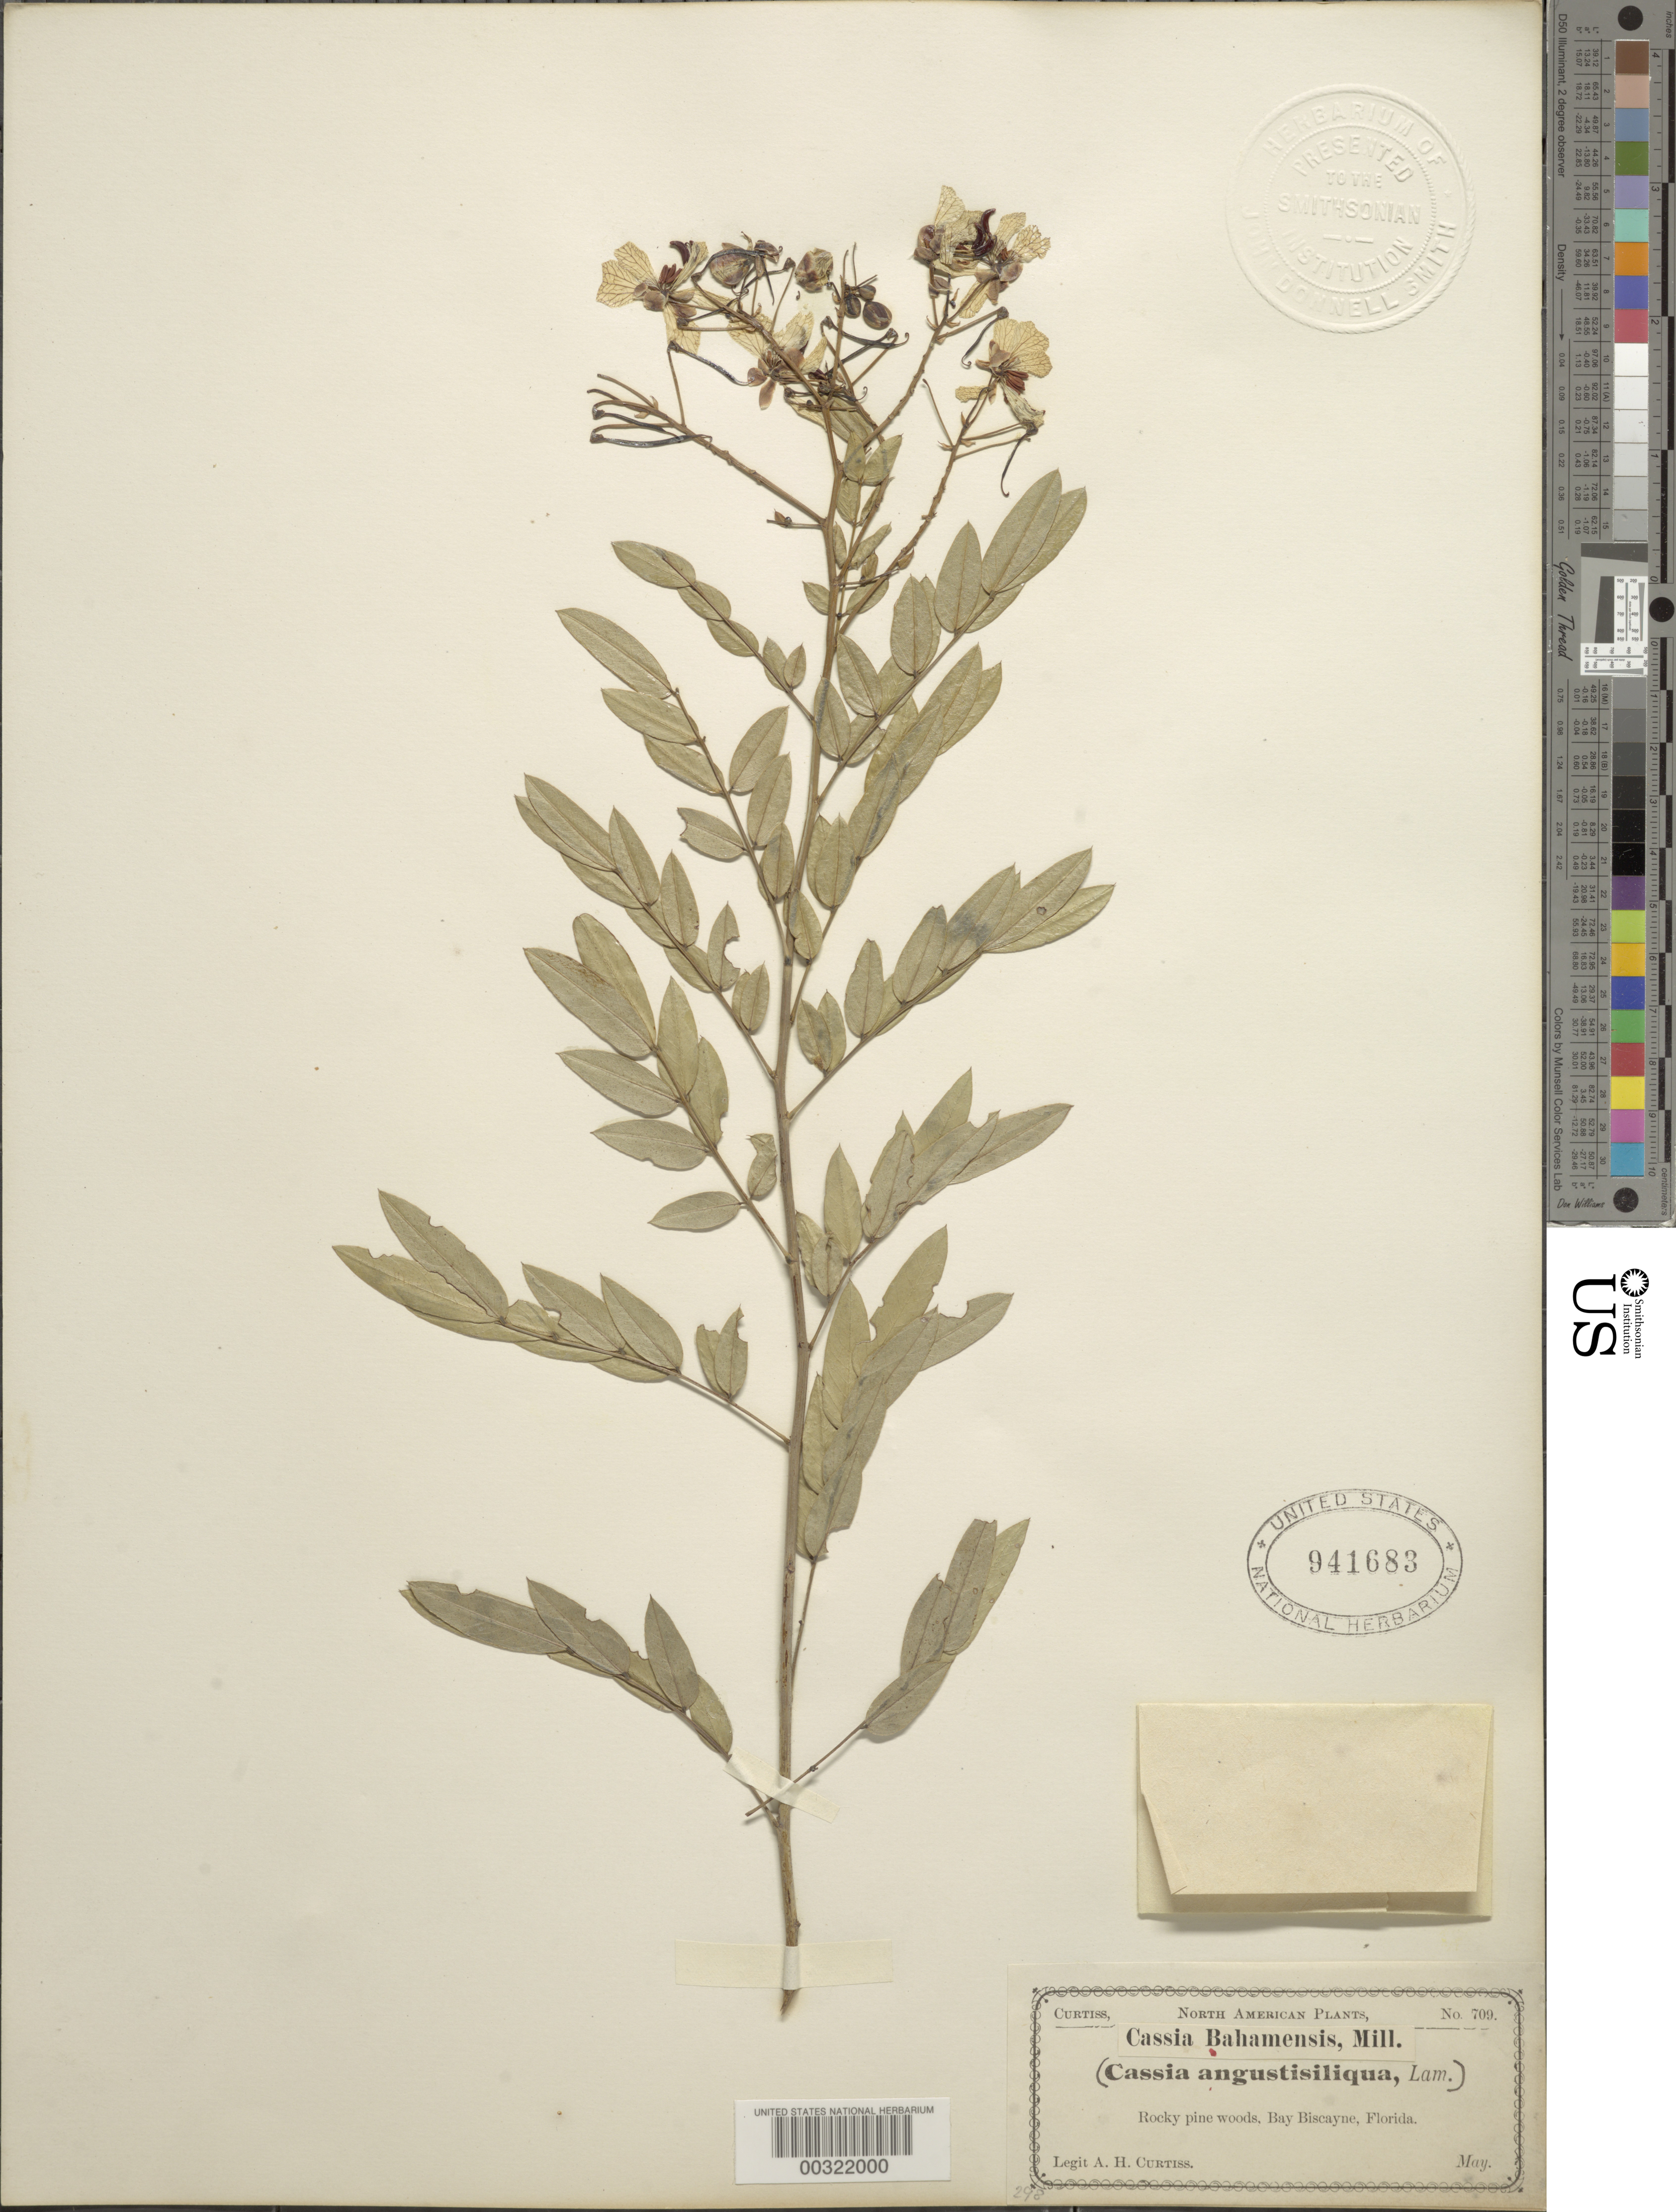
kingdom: Plantae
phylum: Tracheophyta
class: Magnoliopsida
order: Fabales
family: Fabaceae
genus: Senna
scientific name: Senna ligustrina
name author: (L.) H.S. Irwin & Barneby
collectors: A. H. Curtiss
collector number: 709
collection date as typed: May 1881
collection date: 1881-05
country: United States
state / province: Florida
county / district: Dade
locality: Bay biscayne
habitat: Rocky pine woods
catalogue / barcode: US 941683